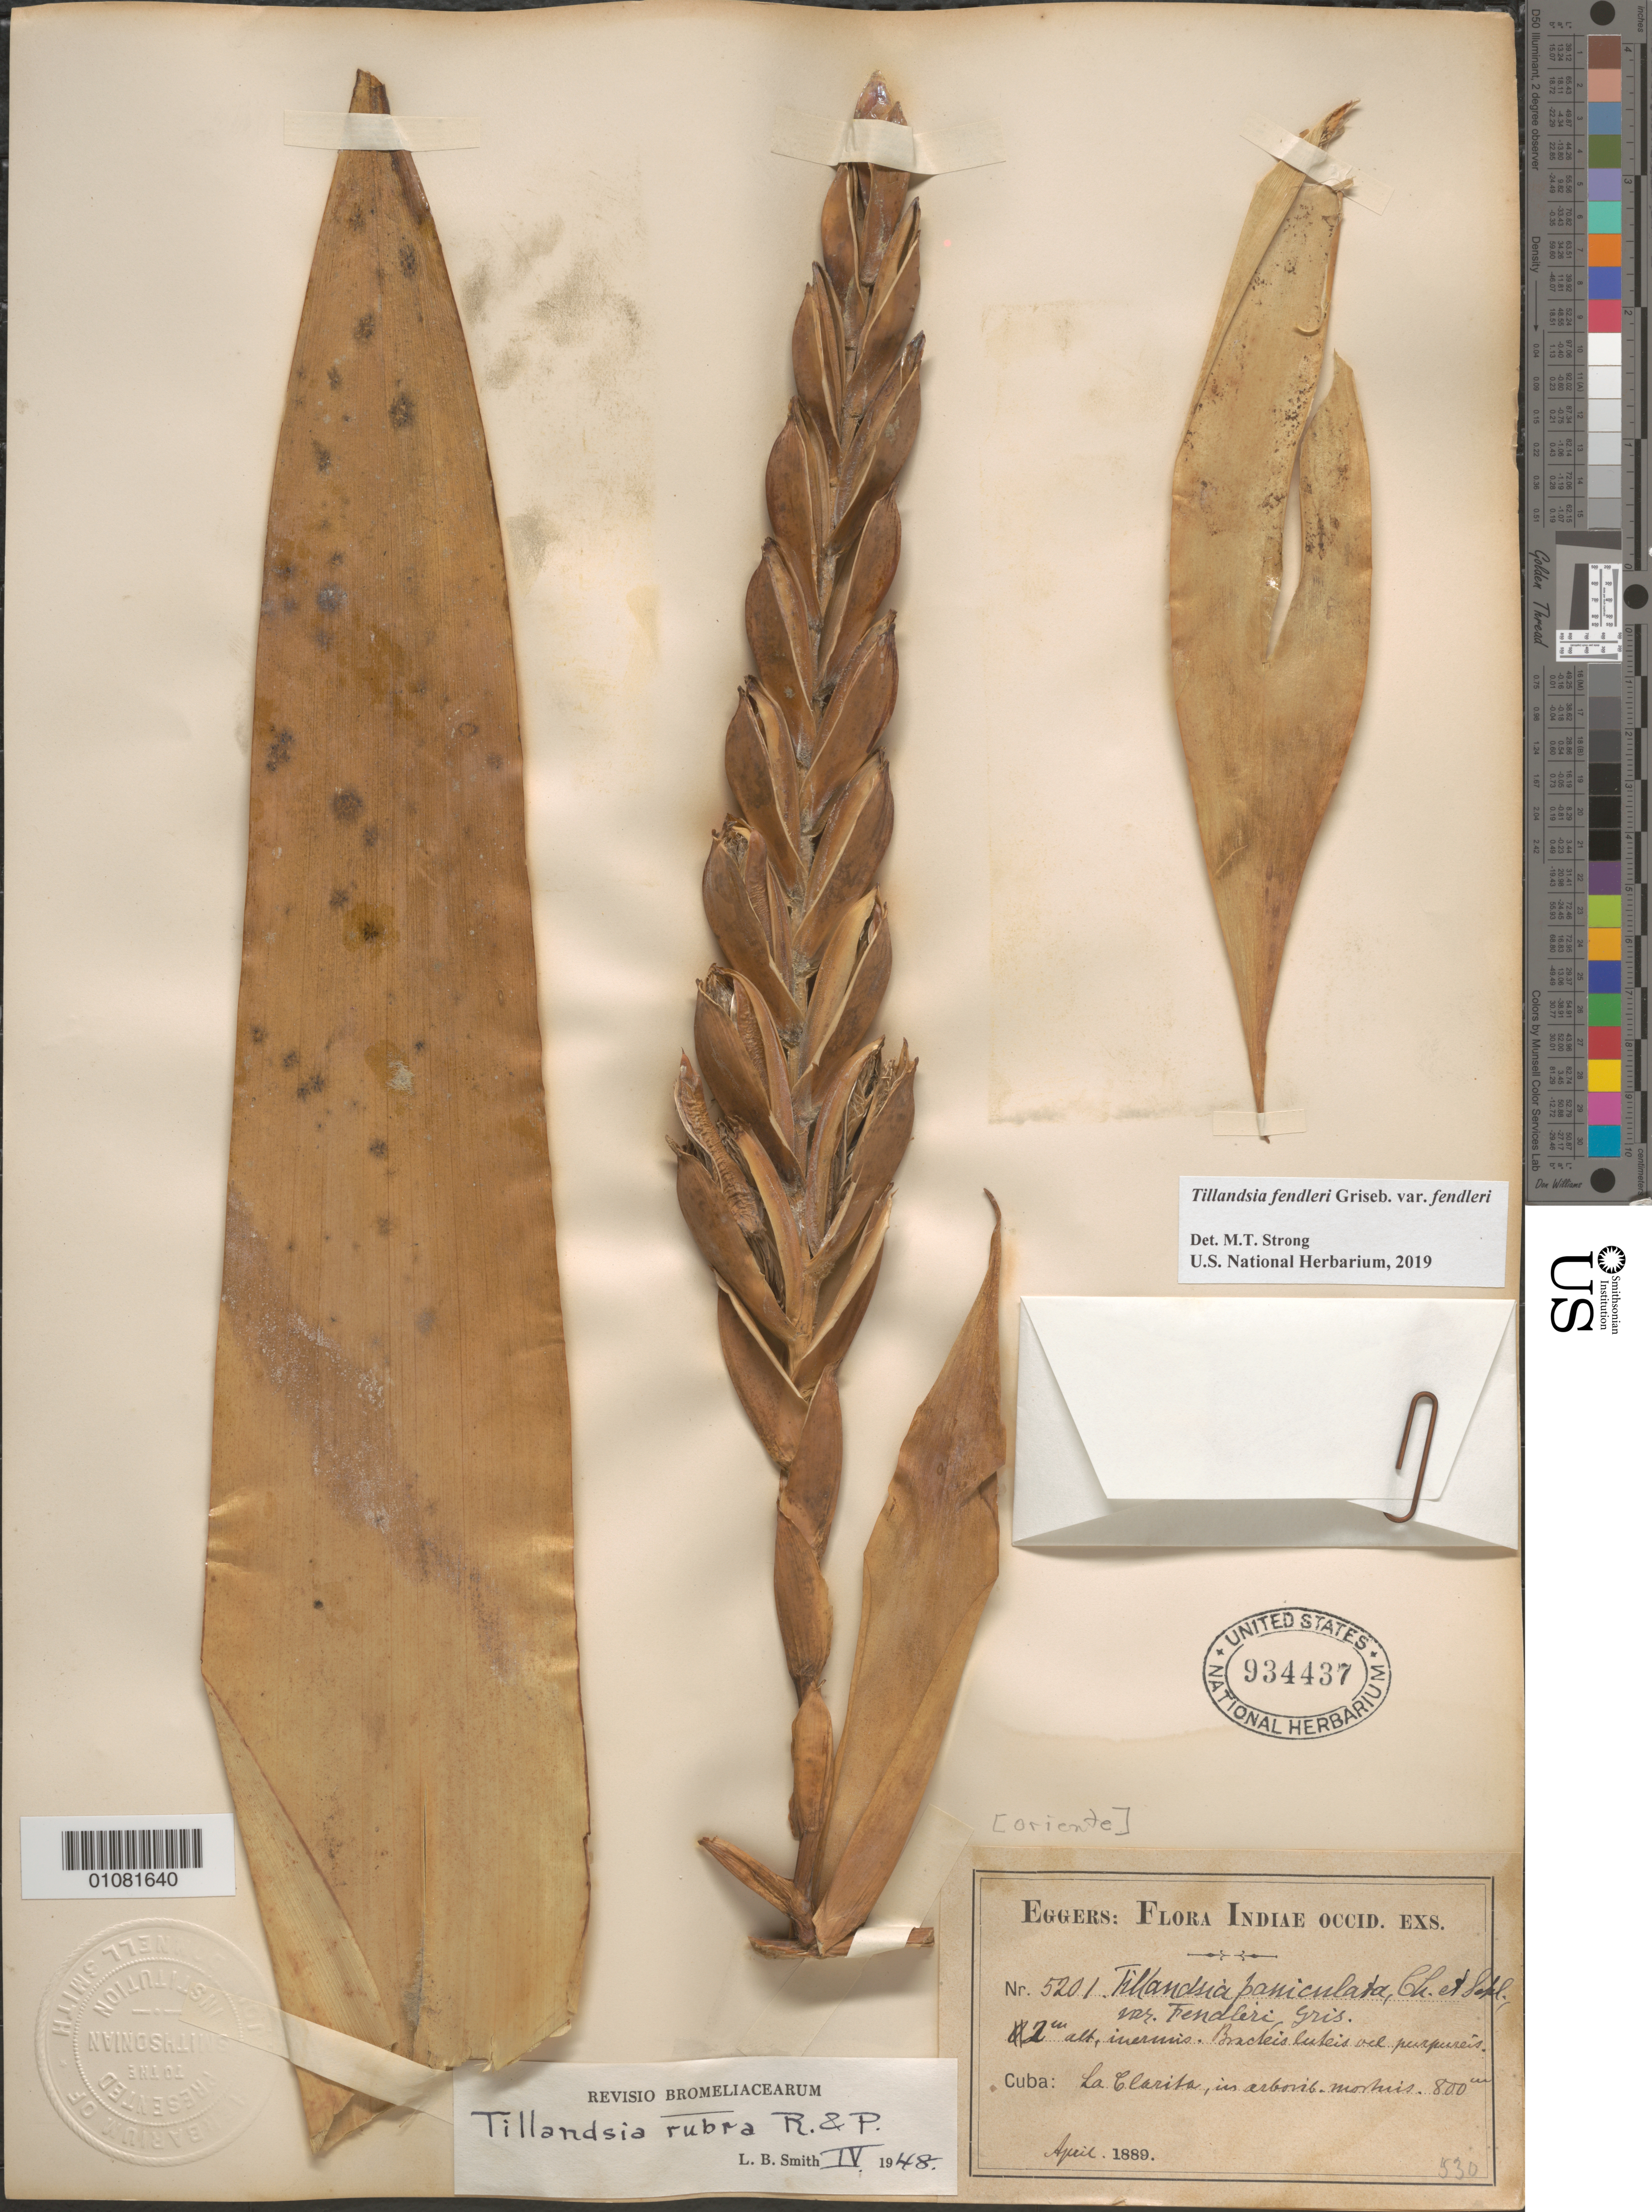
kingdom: Plantae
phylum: Tracheophyta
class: Liliopsida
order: Poales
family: Bromeliaceae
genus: Tillandsia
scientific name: Tillandsia fendleri var. fendleri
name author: Griseb.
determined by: Strong, Mark T., (BOT), Smithsonian Institution - National Museum of Natural History (UNITED STATES)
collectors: H. F. A. von Eggers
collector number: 5201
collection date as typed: Apr 1889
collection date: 1889-04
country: Cuba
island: Cuba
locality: La Clarita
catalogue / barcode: US 934437